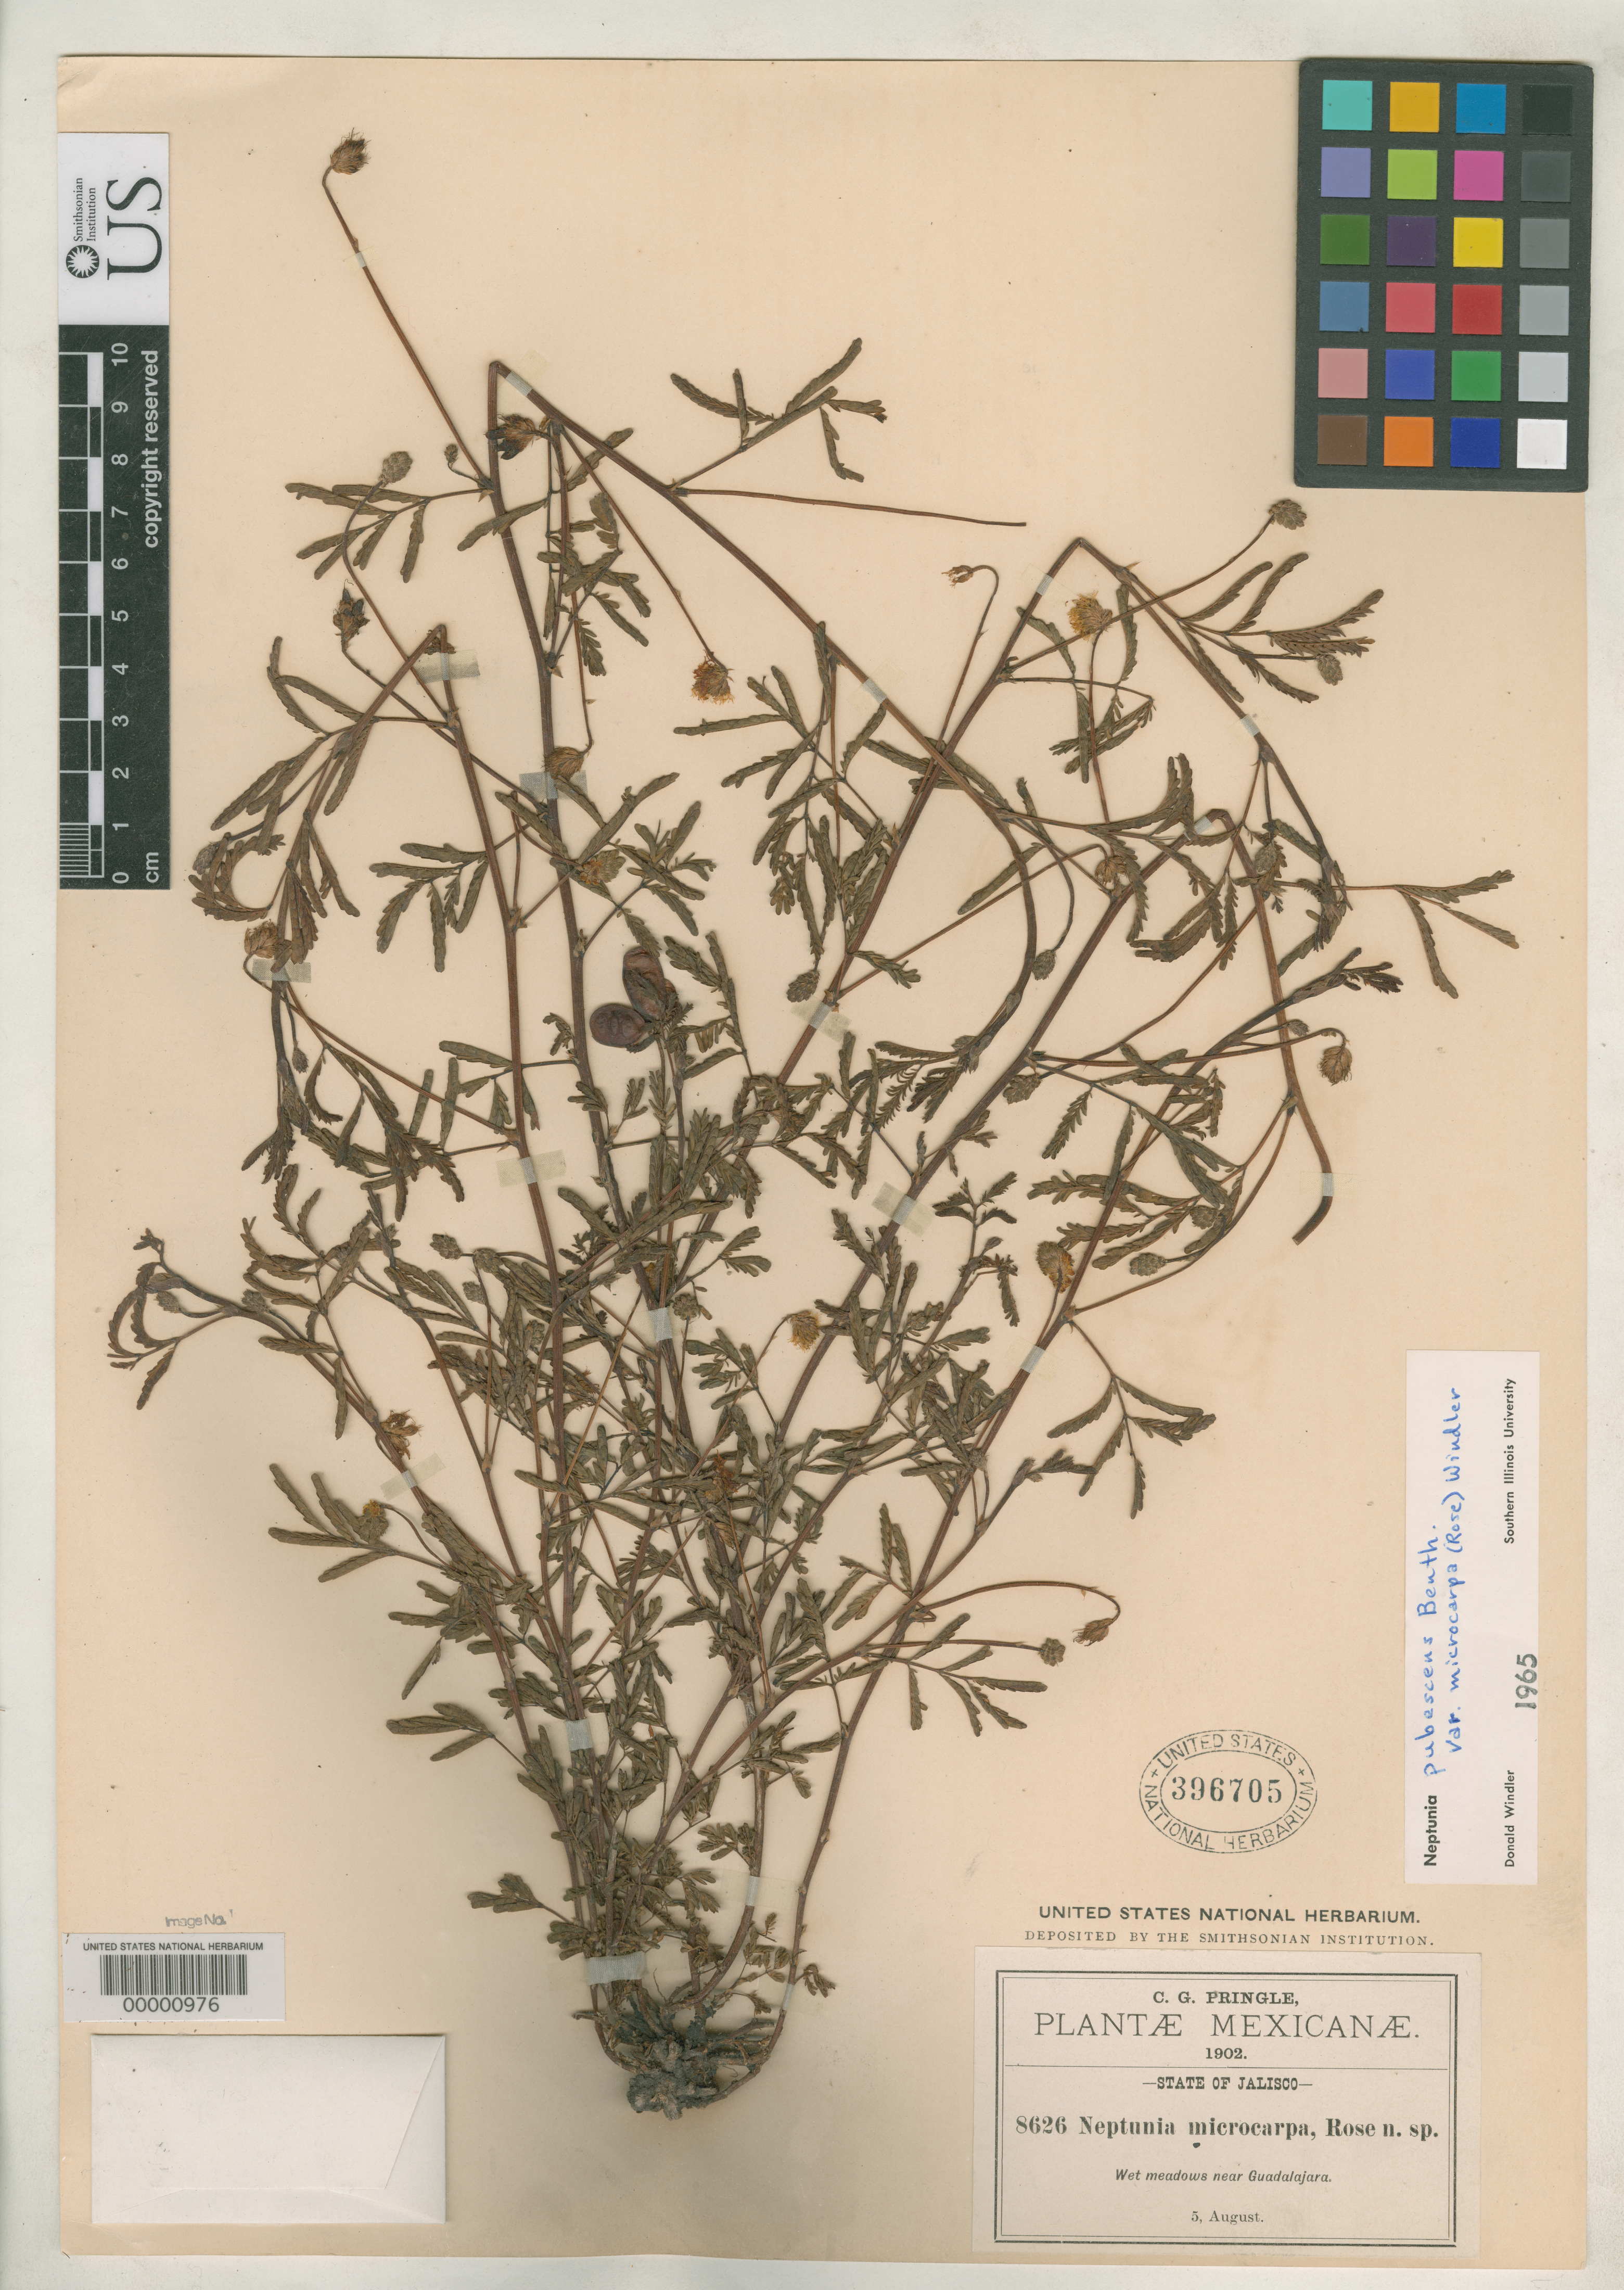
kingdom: Plantae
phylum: Tracheophyta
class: Magnoliopsida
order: Fabales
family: Fabaceae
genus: Neptunia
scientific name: Neptunia microcarpa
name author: Rose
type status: Holotype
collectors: C. G. Pringle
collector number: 8626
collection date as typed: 05 Aug 1902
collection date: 1902-08-05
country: Mexico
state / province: Jalisco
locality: Near Guadalajara.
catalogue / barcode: US 396705